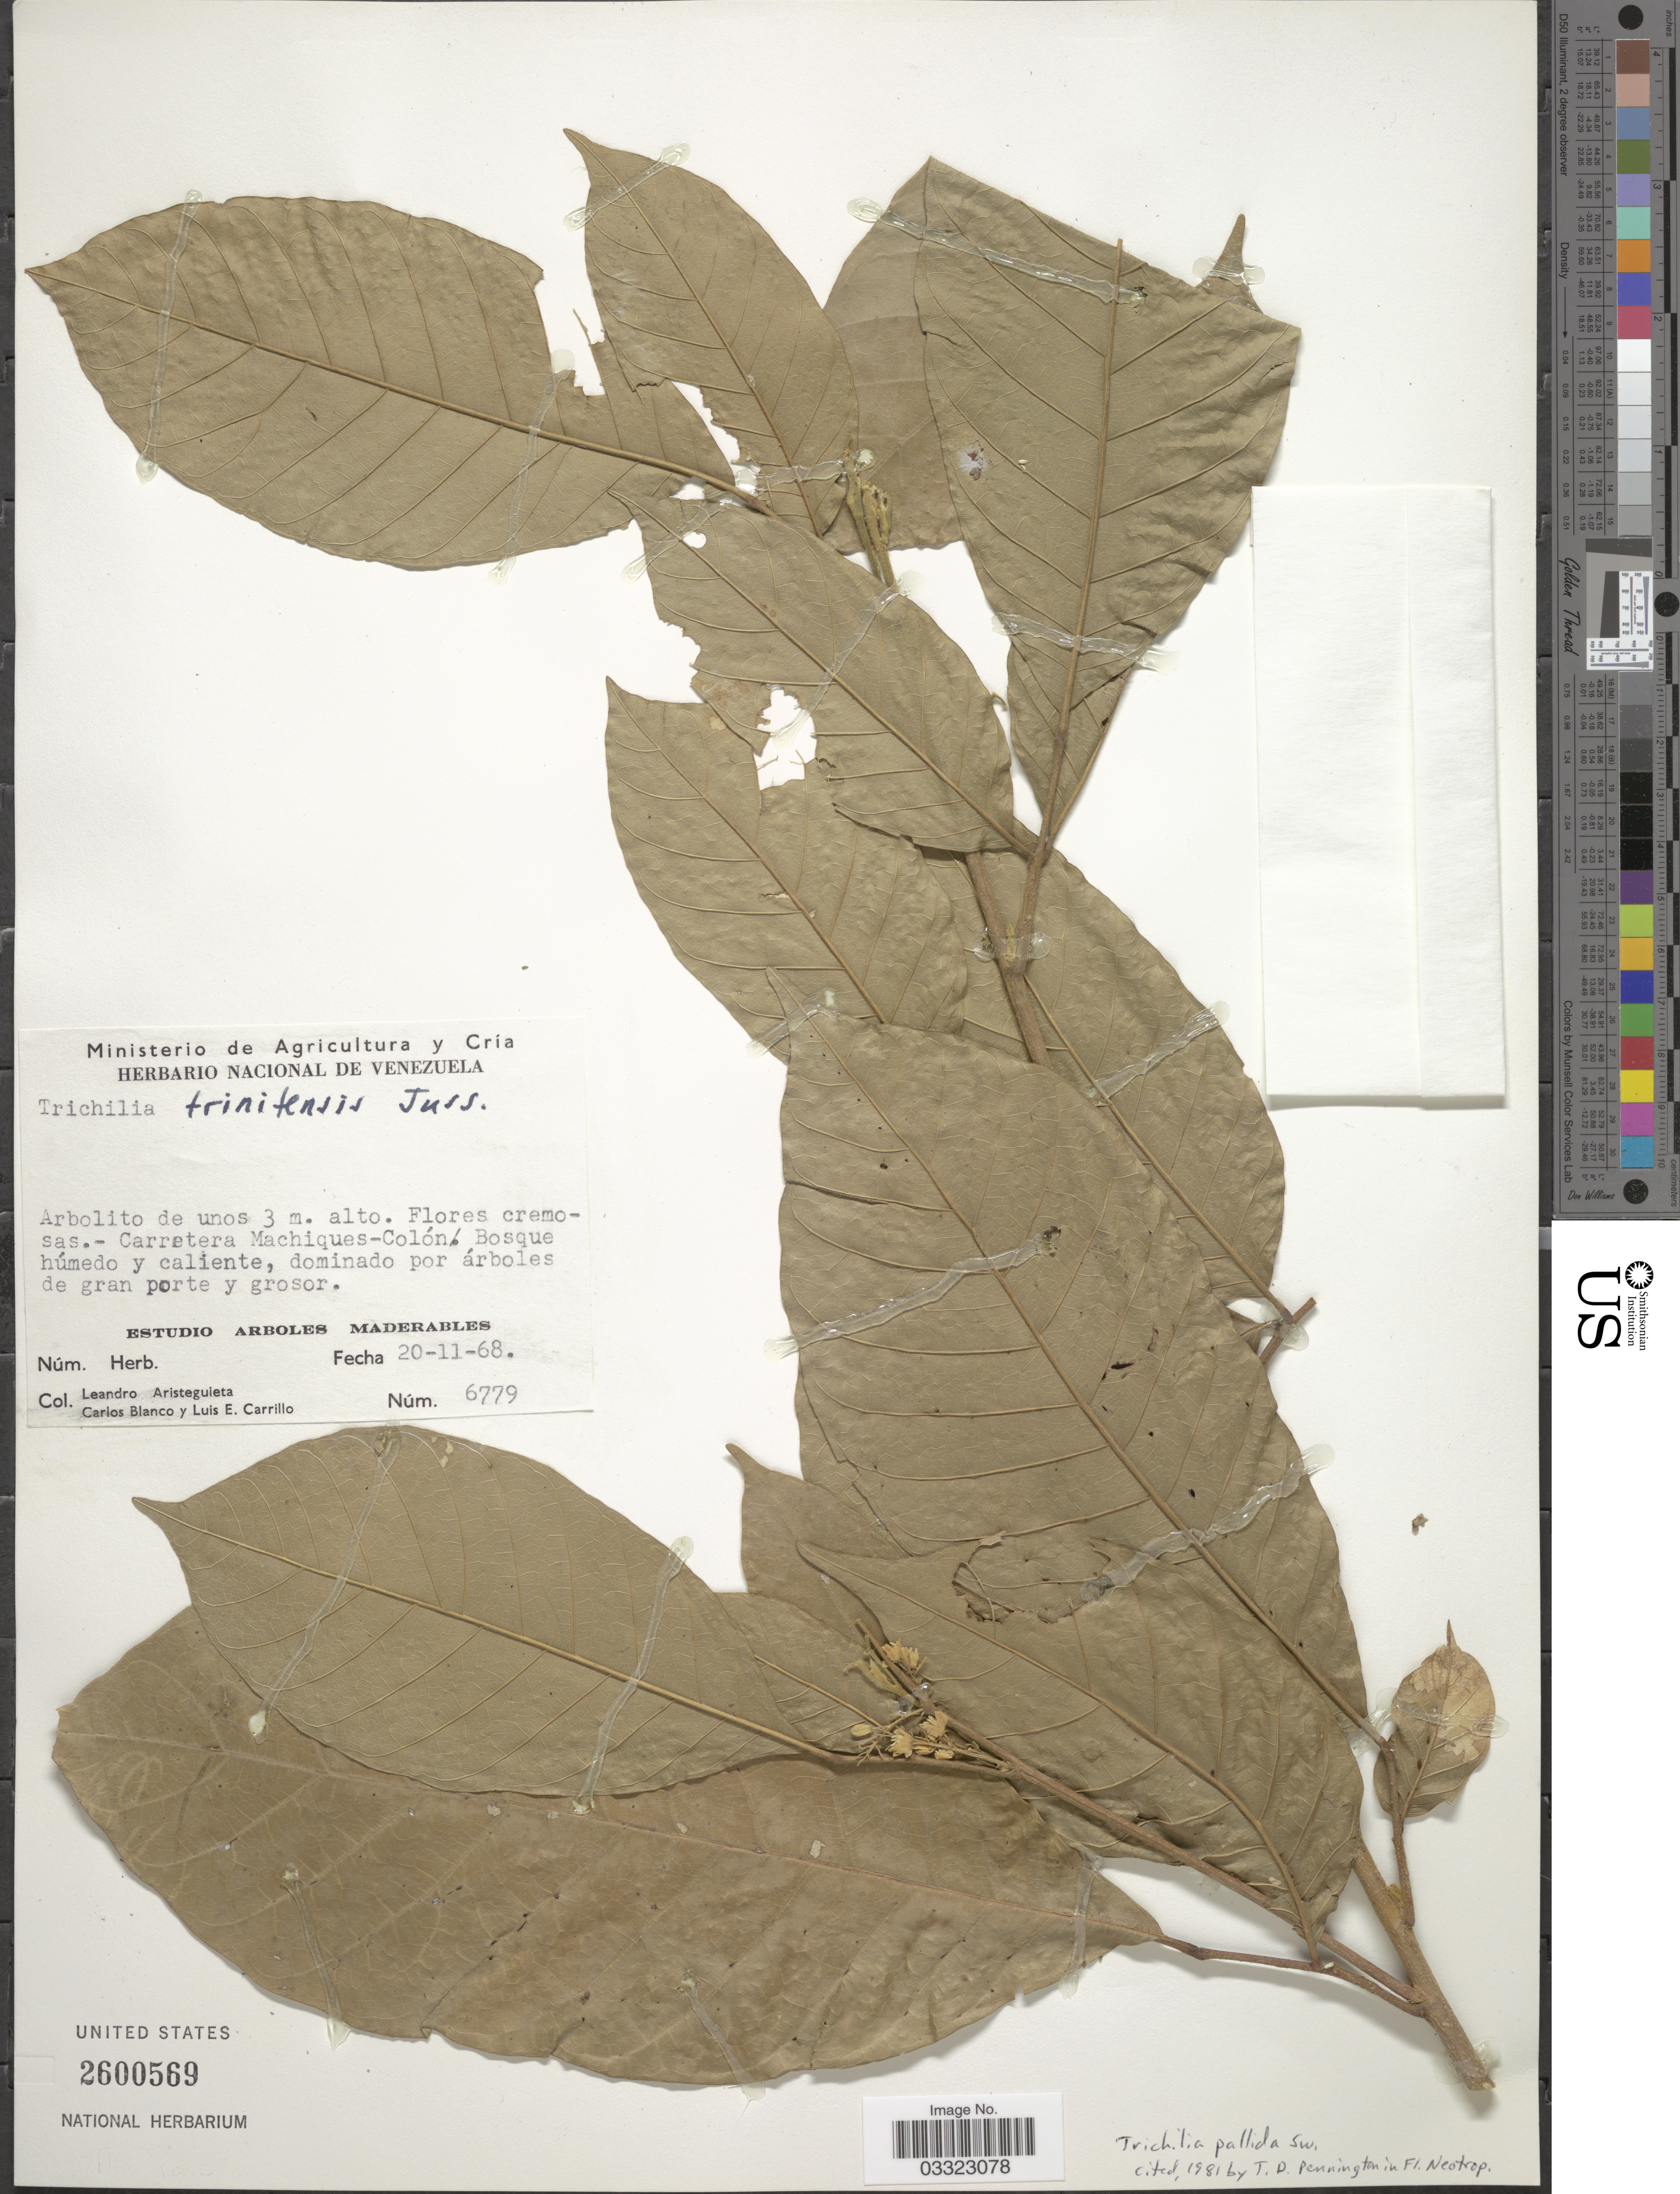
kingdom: Plantae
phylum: Tracheophyta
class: Magnoliopsida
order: Sapindales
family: Meliaceae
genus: Trichilia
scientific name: Trichilia pallida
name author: Sw.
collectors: L. Aristeguieta, C. Blanco & L. Carrillo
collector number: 6779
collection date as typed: Transcribed d/m/y: 20/11/68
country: Venezuela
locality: Carretera Machiques-Colón.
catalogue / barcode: US 2600569